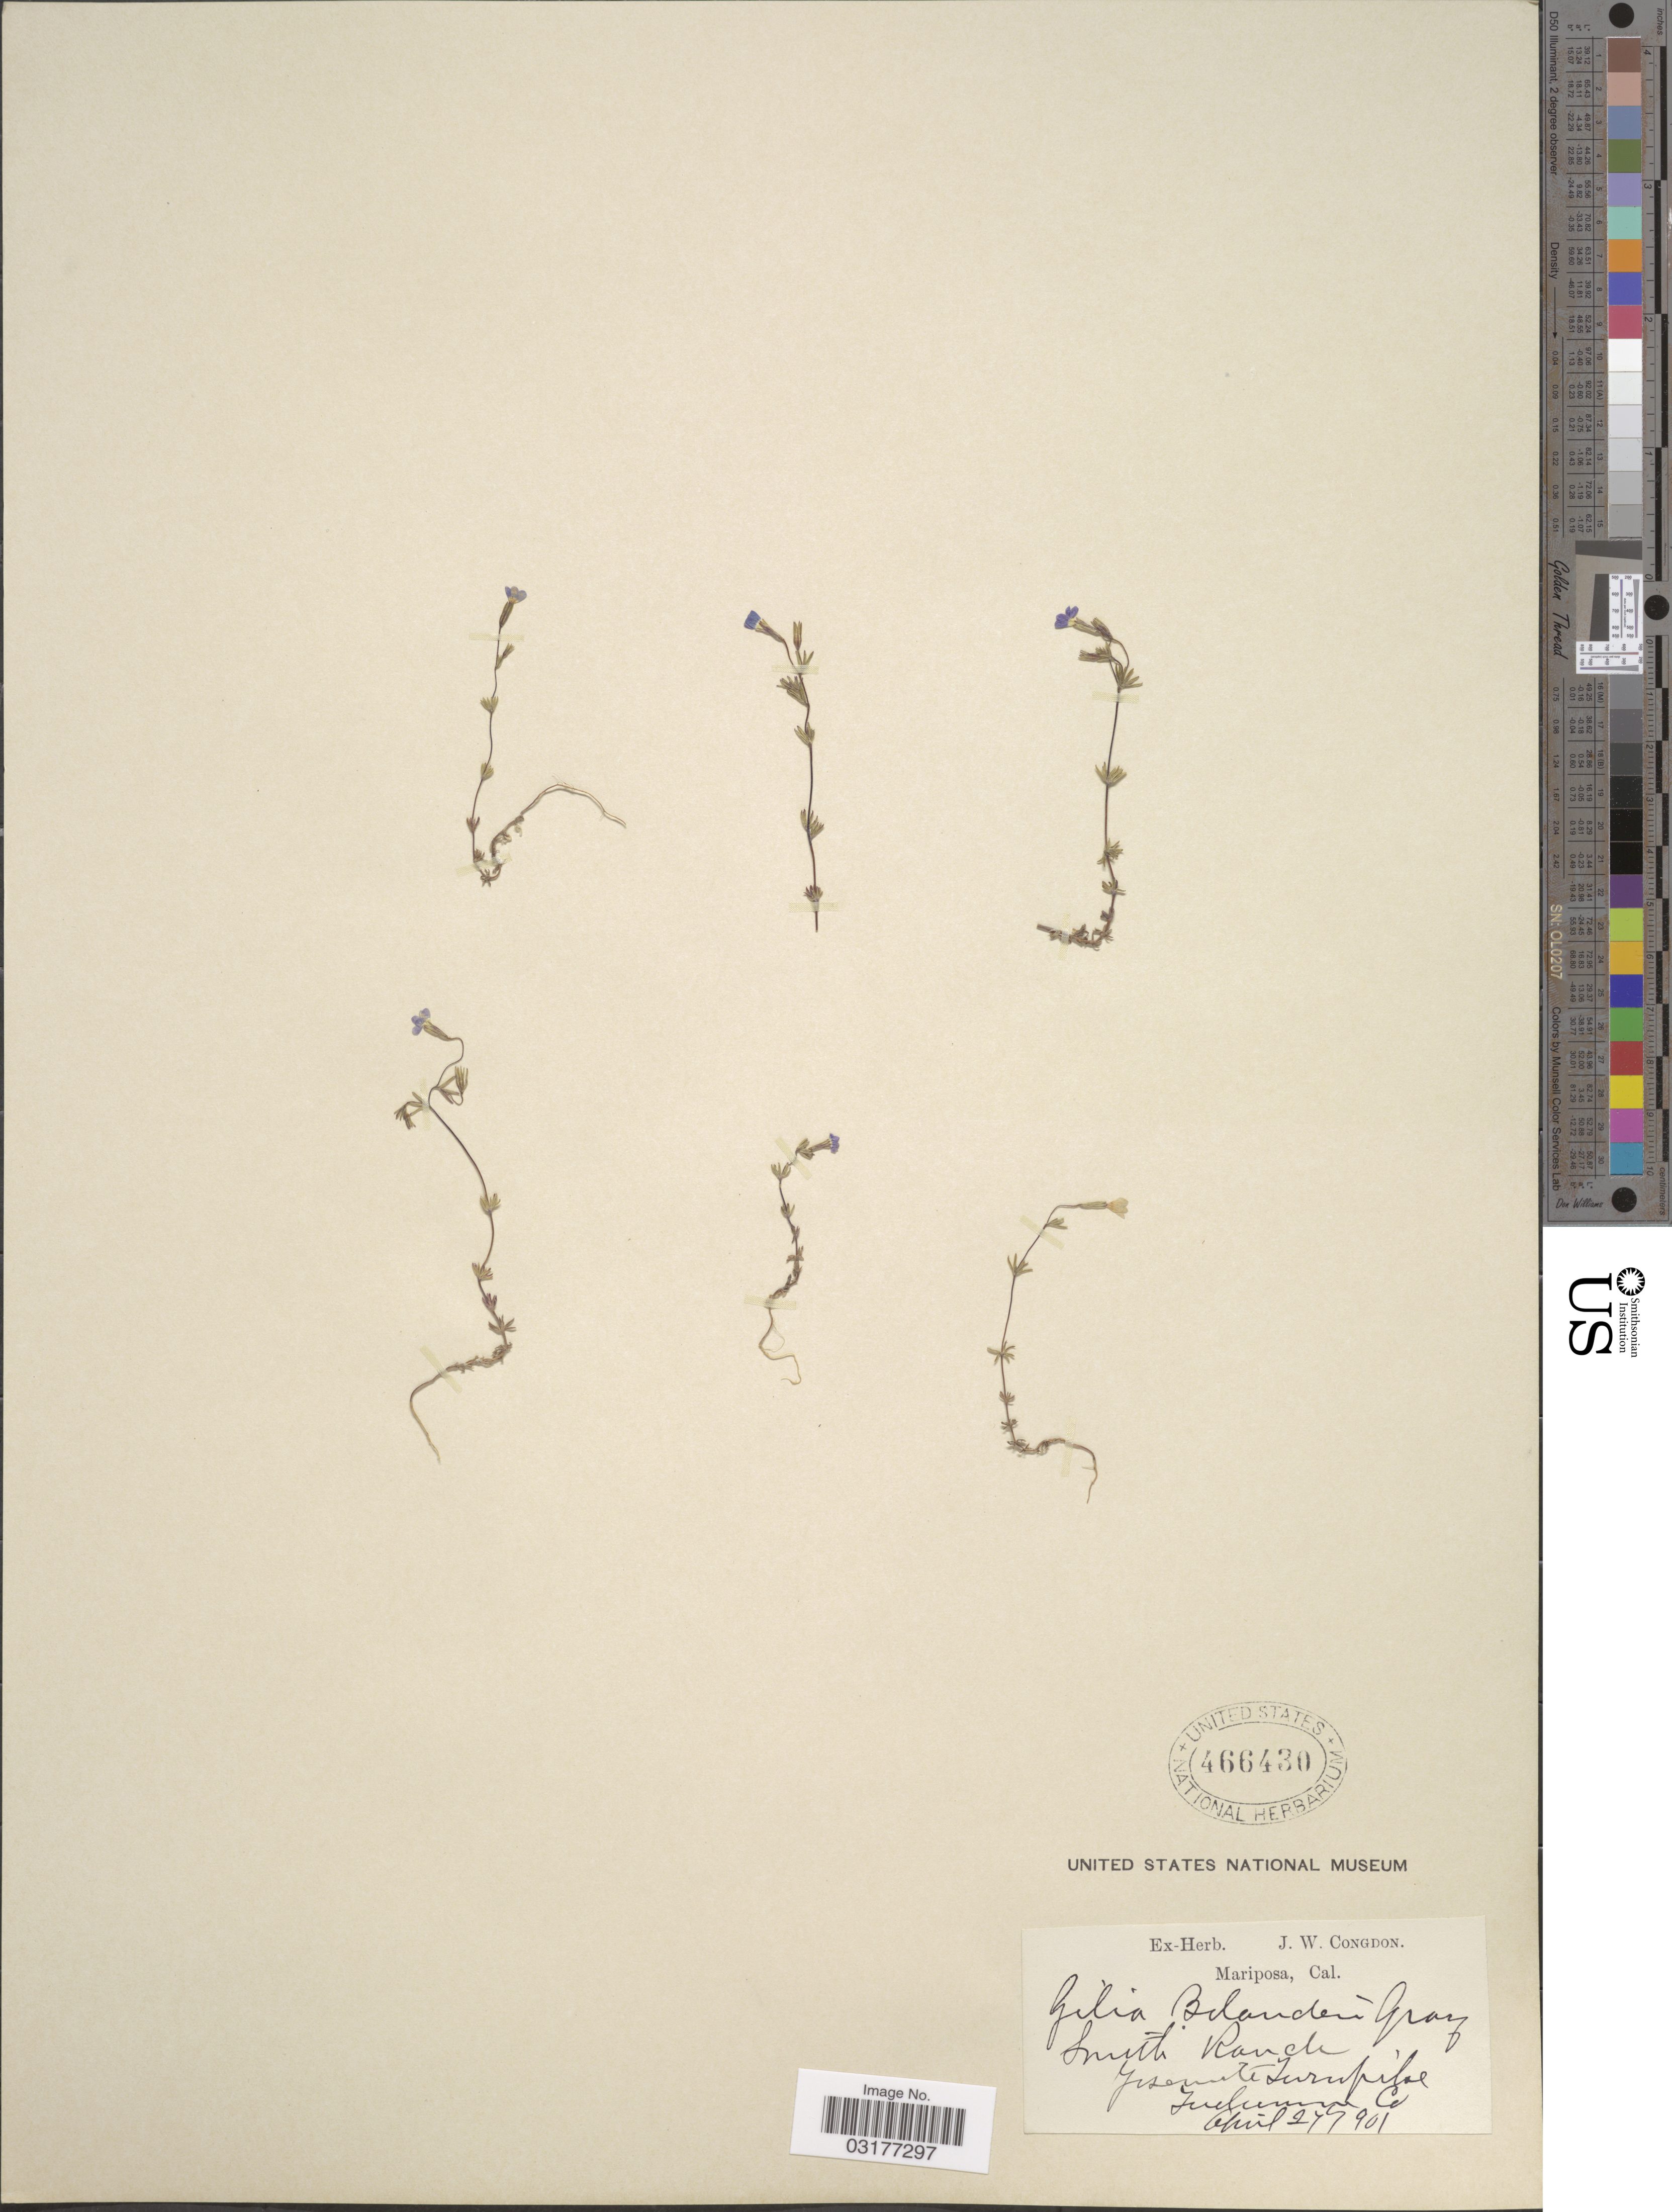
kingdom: Plantae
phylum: Tracheophyta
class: Magnoliopsida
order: Ericales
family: Polemoniaceae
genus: Leptosiphon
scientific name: Leptosiphon bolanderi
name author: (A. Gray) J.M. Porter & L.A. Johnson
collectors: ex herb. J. W. Congdon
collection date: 1901-04-27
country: United States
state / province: California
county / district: Tuolumne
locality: Mariposa. Smith Ranch, Yosemite Turnpike. Tuolumne Co.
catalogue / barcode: US 466430